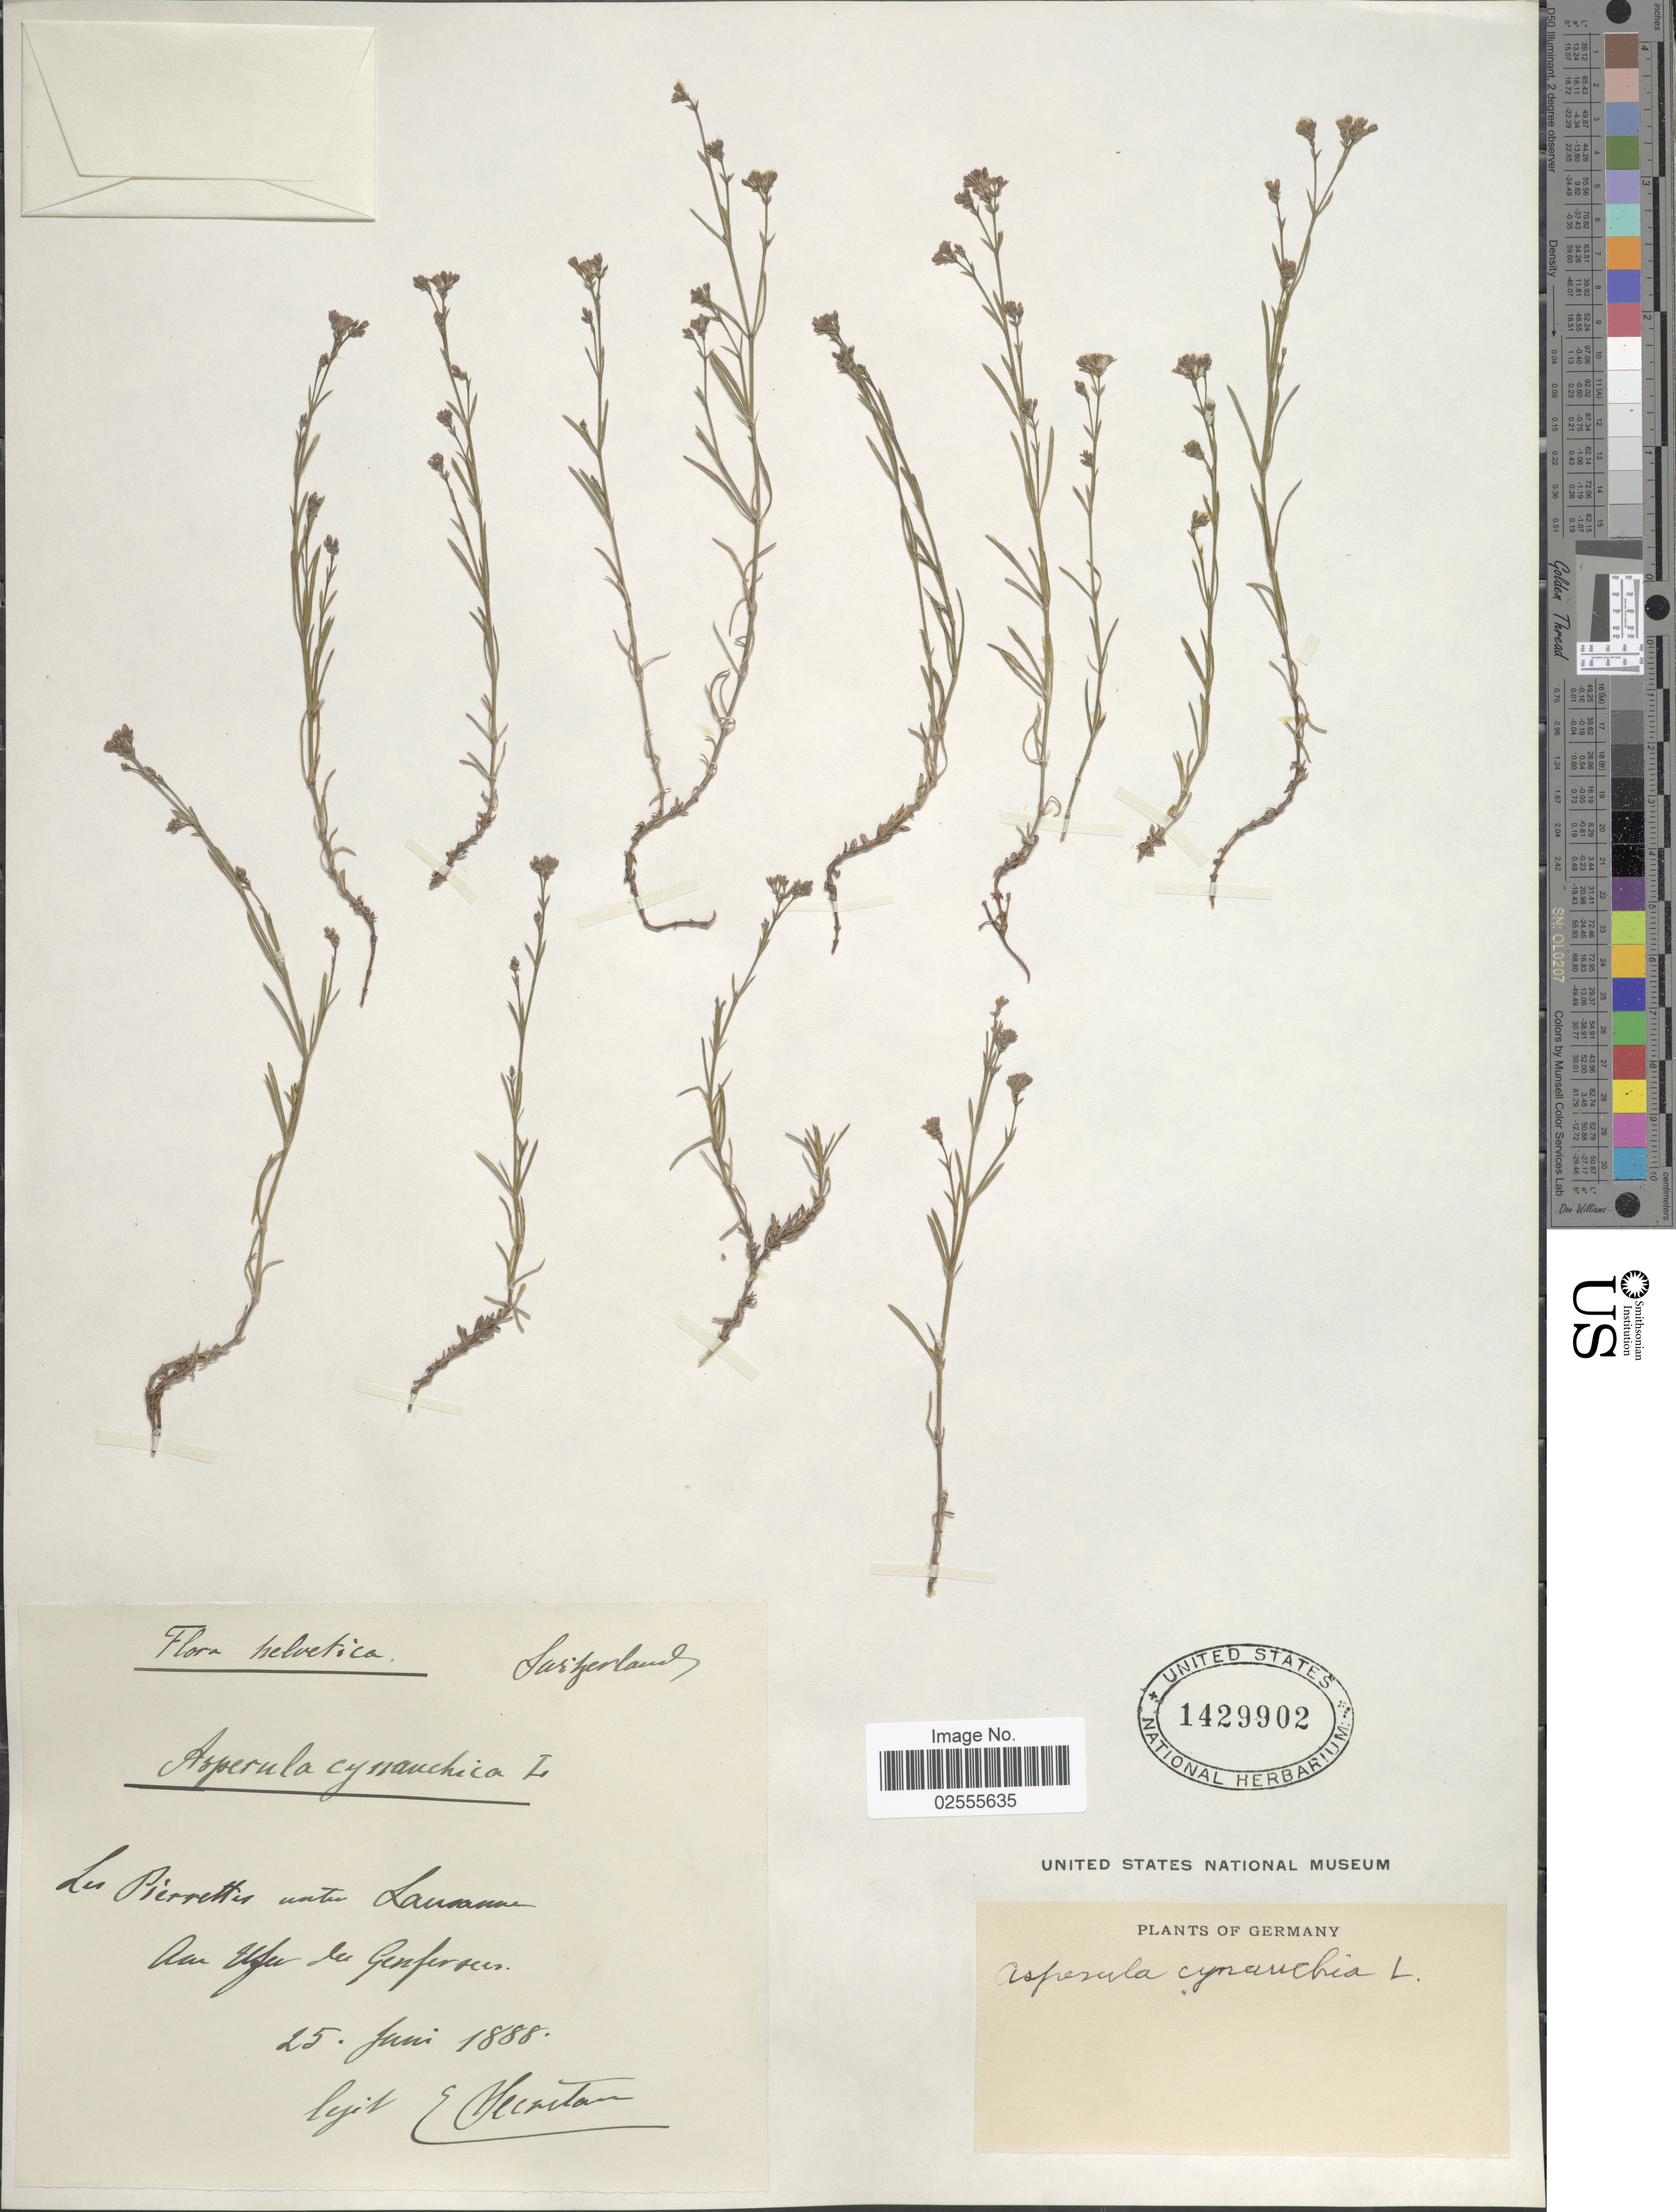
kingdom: Plantae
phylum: Tracheophyta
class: Magnoliopsida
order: Gentianales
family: Rubiaceae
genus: Asperula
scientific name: Asperula cynanchica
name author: L.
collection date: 1888-06-25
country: Switzerland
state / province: Vaud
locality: Helvetica, Les Pierrettes inter Lausanne. Am Ufer du Genfersee.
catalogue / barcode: US 1429902